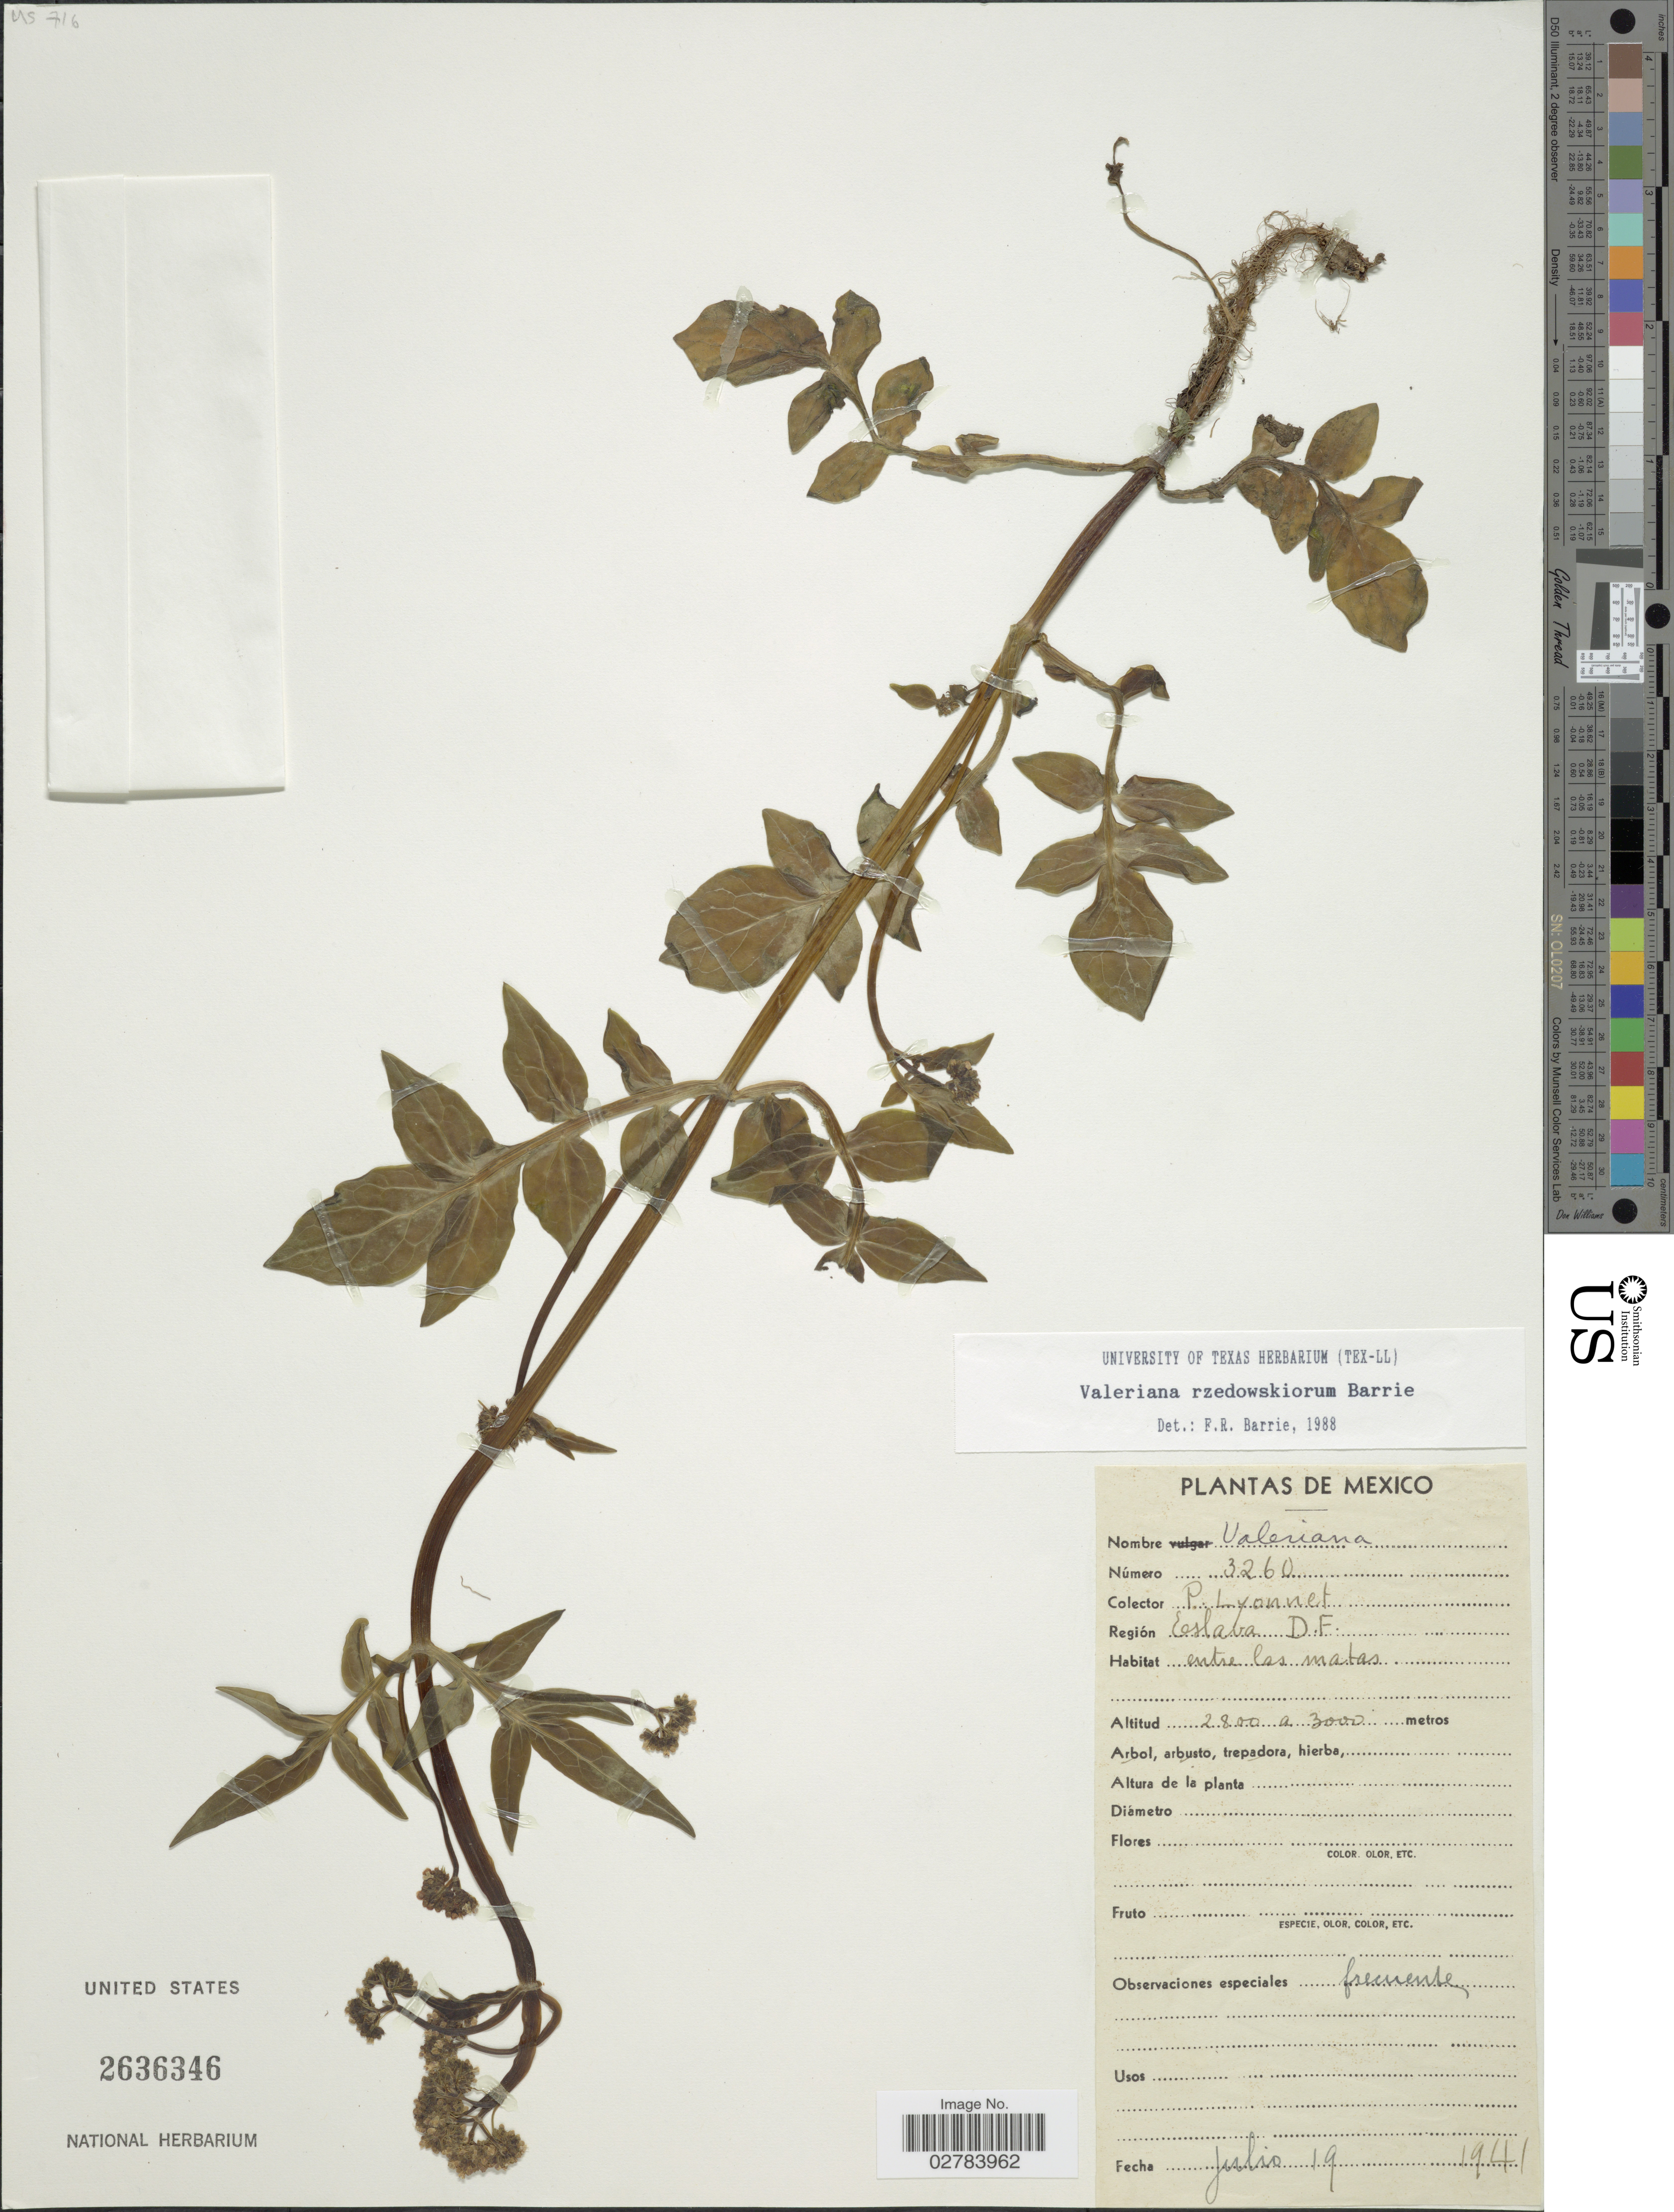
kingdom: Plantae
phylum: Tracheophyta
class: Magnoliopsida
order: Dipsacales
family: Caprifoliaceae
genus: Valeriana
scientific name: Valeriana rzedowskiorum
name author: Barrie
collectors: P. Lyonnet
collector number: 3260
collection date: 1941-07-19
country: Mexico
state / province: Distrito Federal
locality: Región Eslava.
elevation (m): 2800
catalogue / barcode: US 2636346